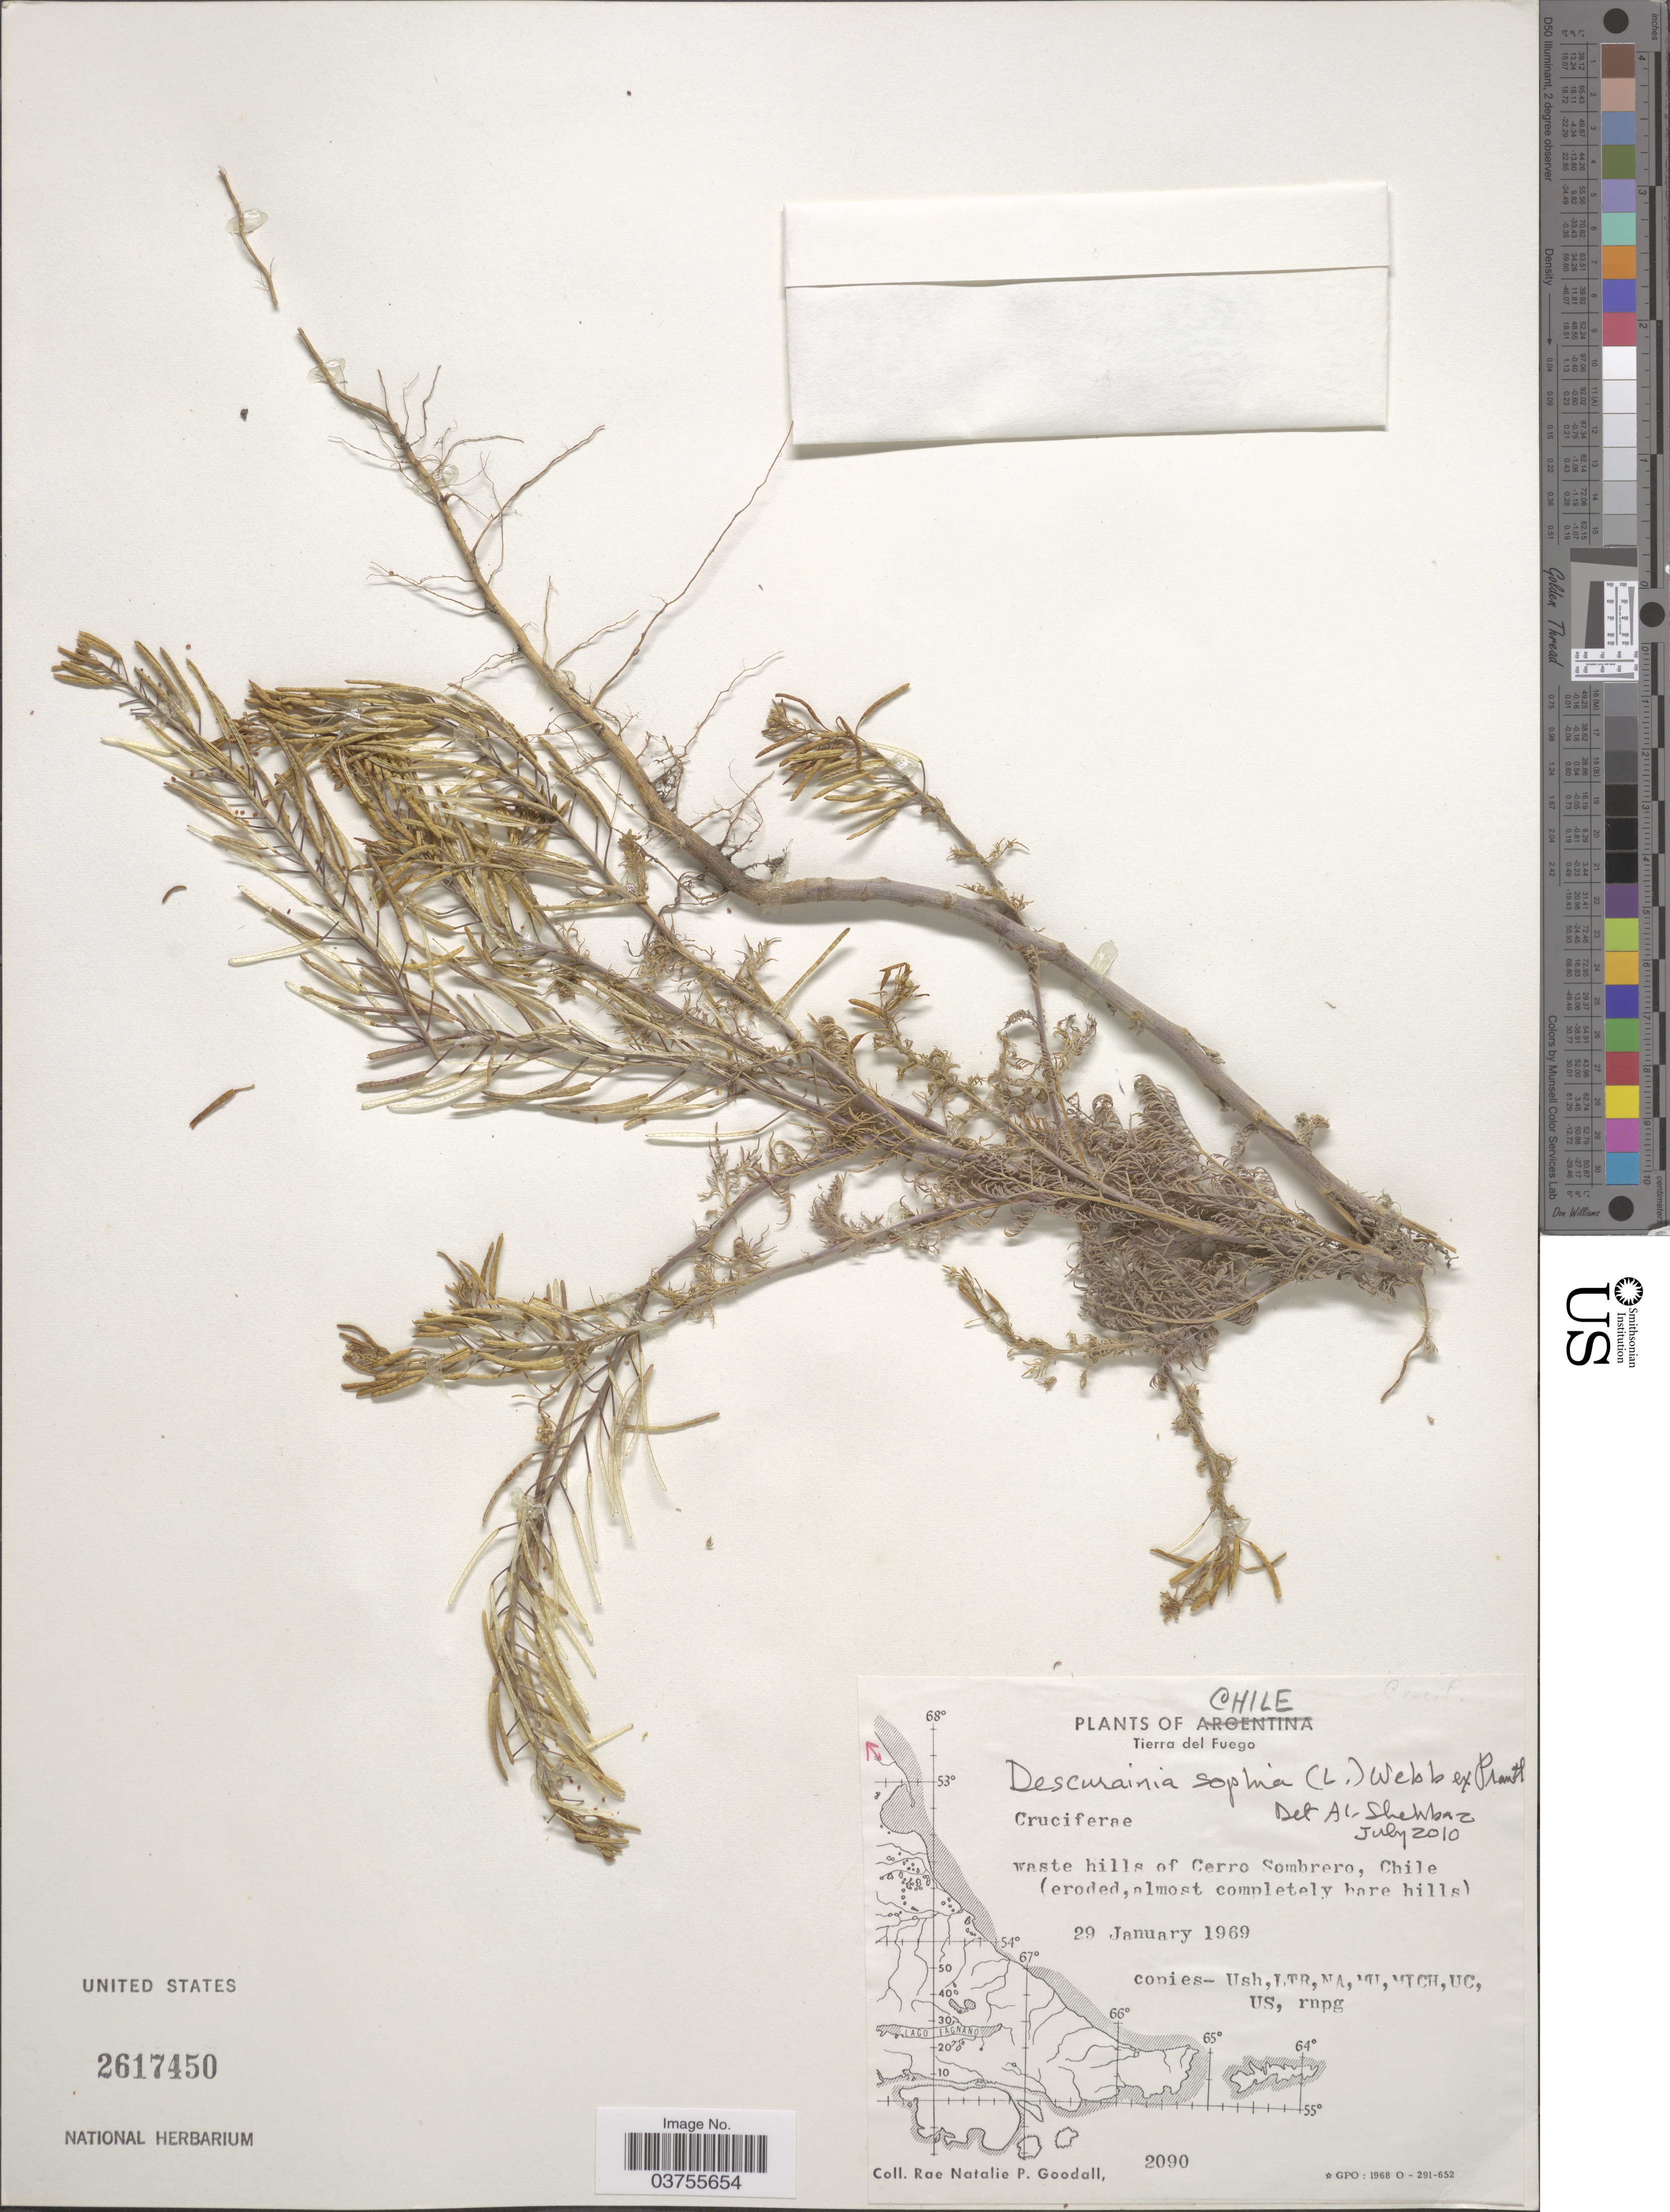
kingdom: Plantae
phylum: Tracheophyta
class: Magnoliopsida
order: Brassicales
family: Brassicaceae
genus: Descurainia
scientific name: Descurainia sophia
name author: (L.) Webb ex Prantl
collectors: R. Goodall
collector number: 2090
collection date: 1969-01-29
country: Argentina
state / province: Tierra del Fuego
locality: Waste hills of Cerro Sombrero, Chile.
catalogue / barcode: US 2617450